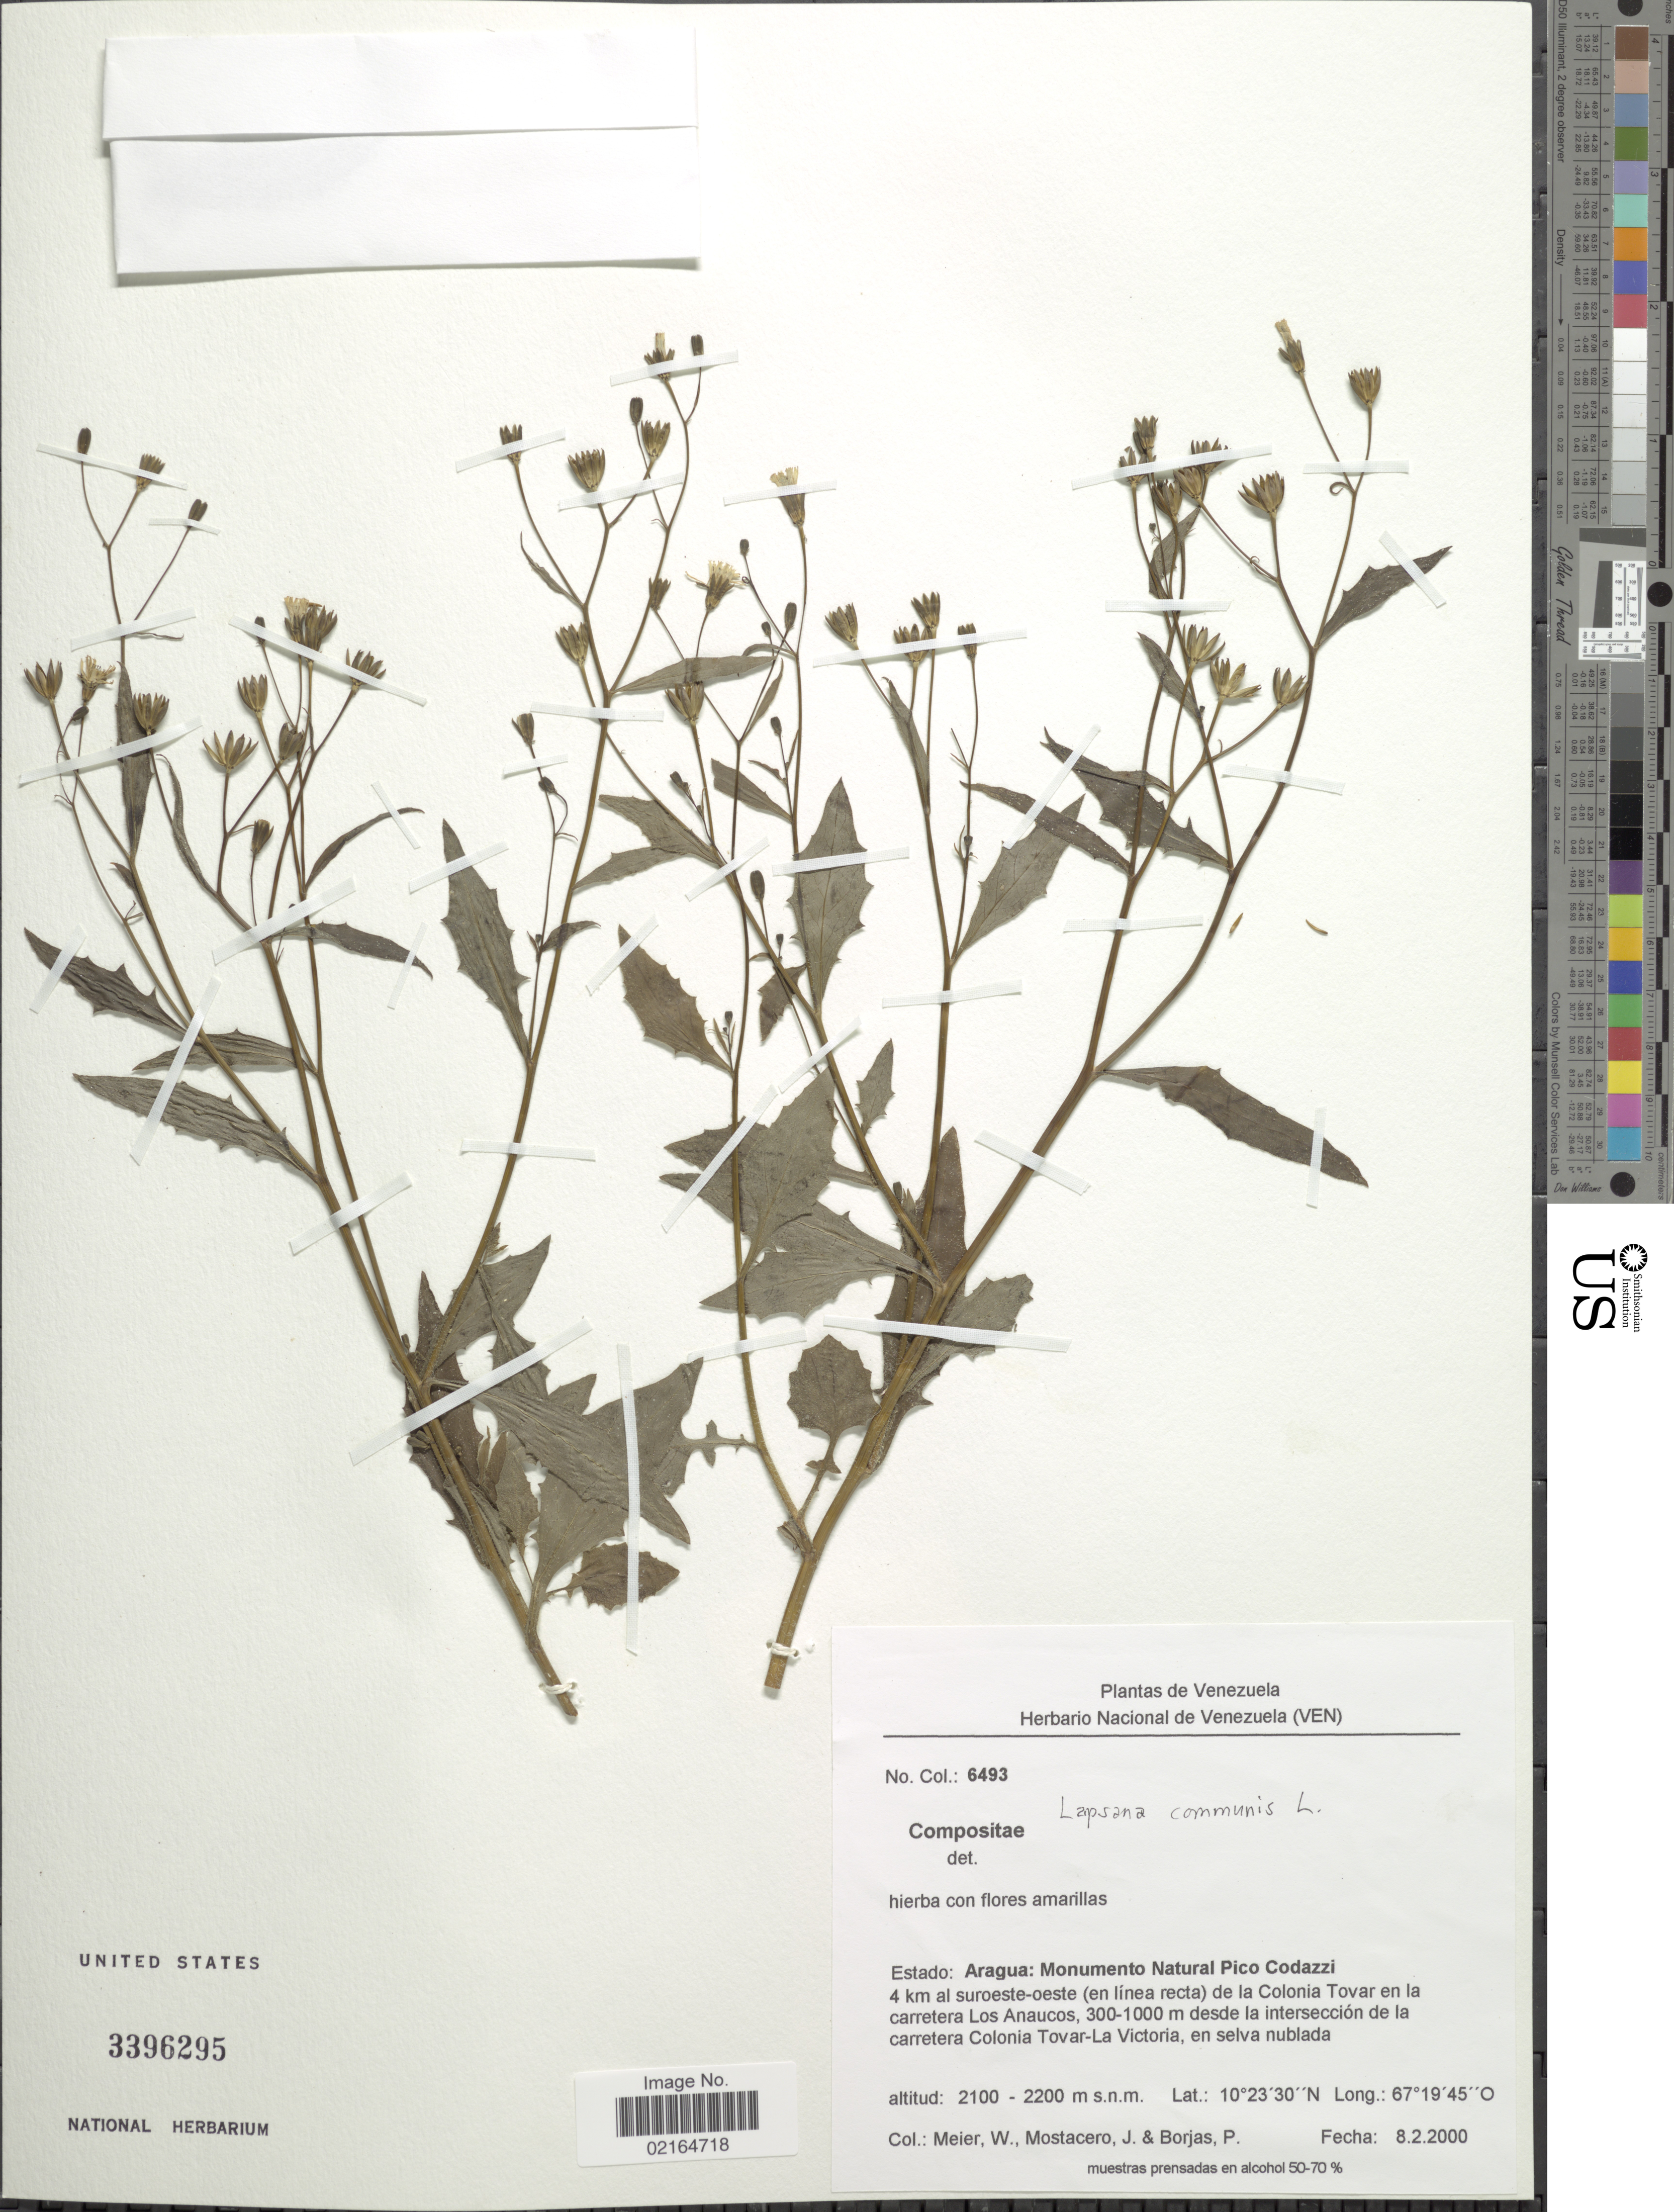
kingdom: Plantae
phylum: Tracheophyta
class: Magnoliopsida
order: Asterales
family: Asteraceae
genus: Lapsana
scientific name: Lapsana communis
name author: L.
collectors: W. Meier, J. Mostacero & P. Borjas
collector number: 6493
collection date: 2000-02-08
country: Venezuela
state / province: Aragua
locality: Monumento Natural Pico Codazzi 4 km al suroeste-oeste (en linea recta) de la Colonia Tovar en la carretera Los Anaucos, 300-1000m desde la interseccion de la carretera Colonia Tovar-La Victoria, en selva nublada.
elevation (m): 2100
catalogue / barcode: US 3396295